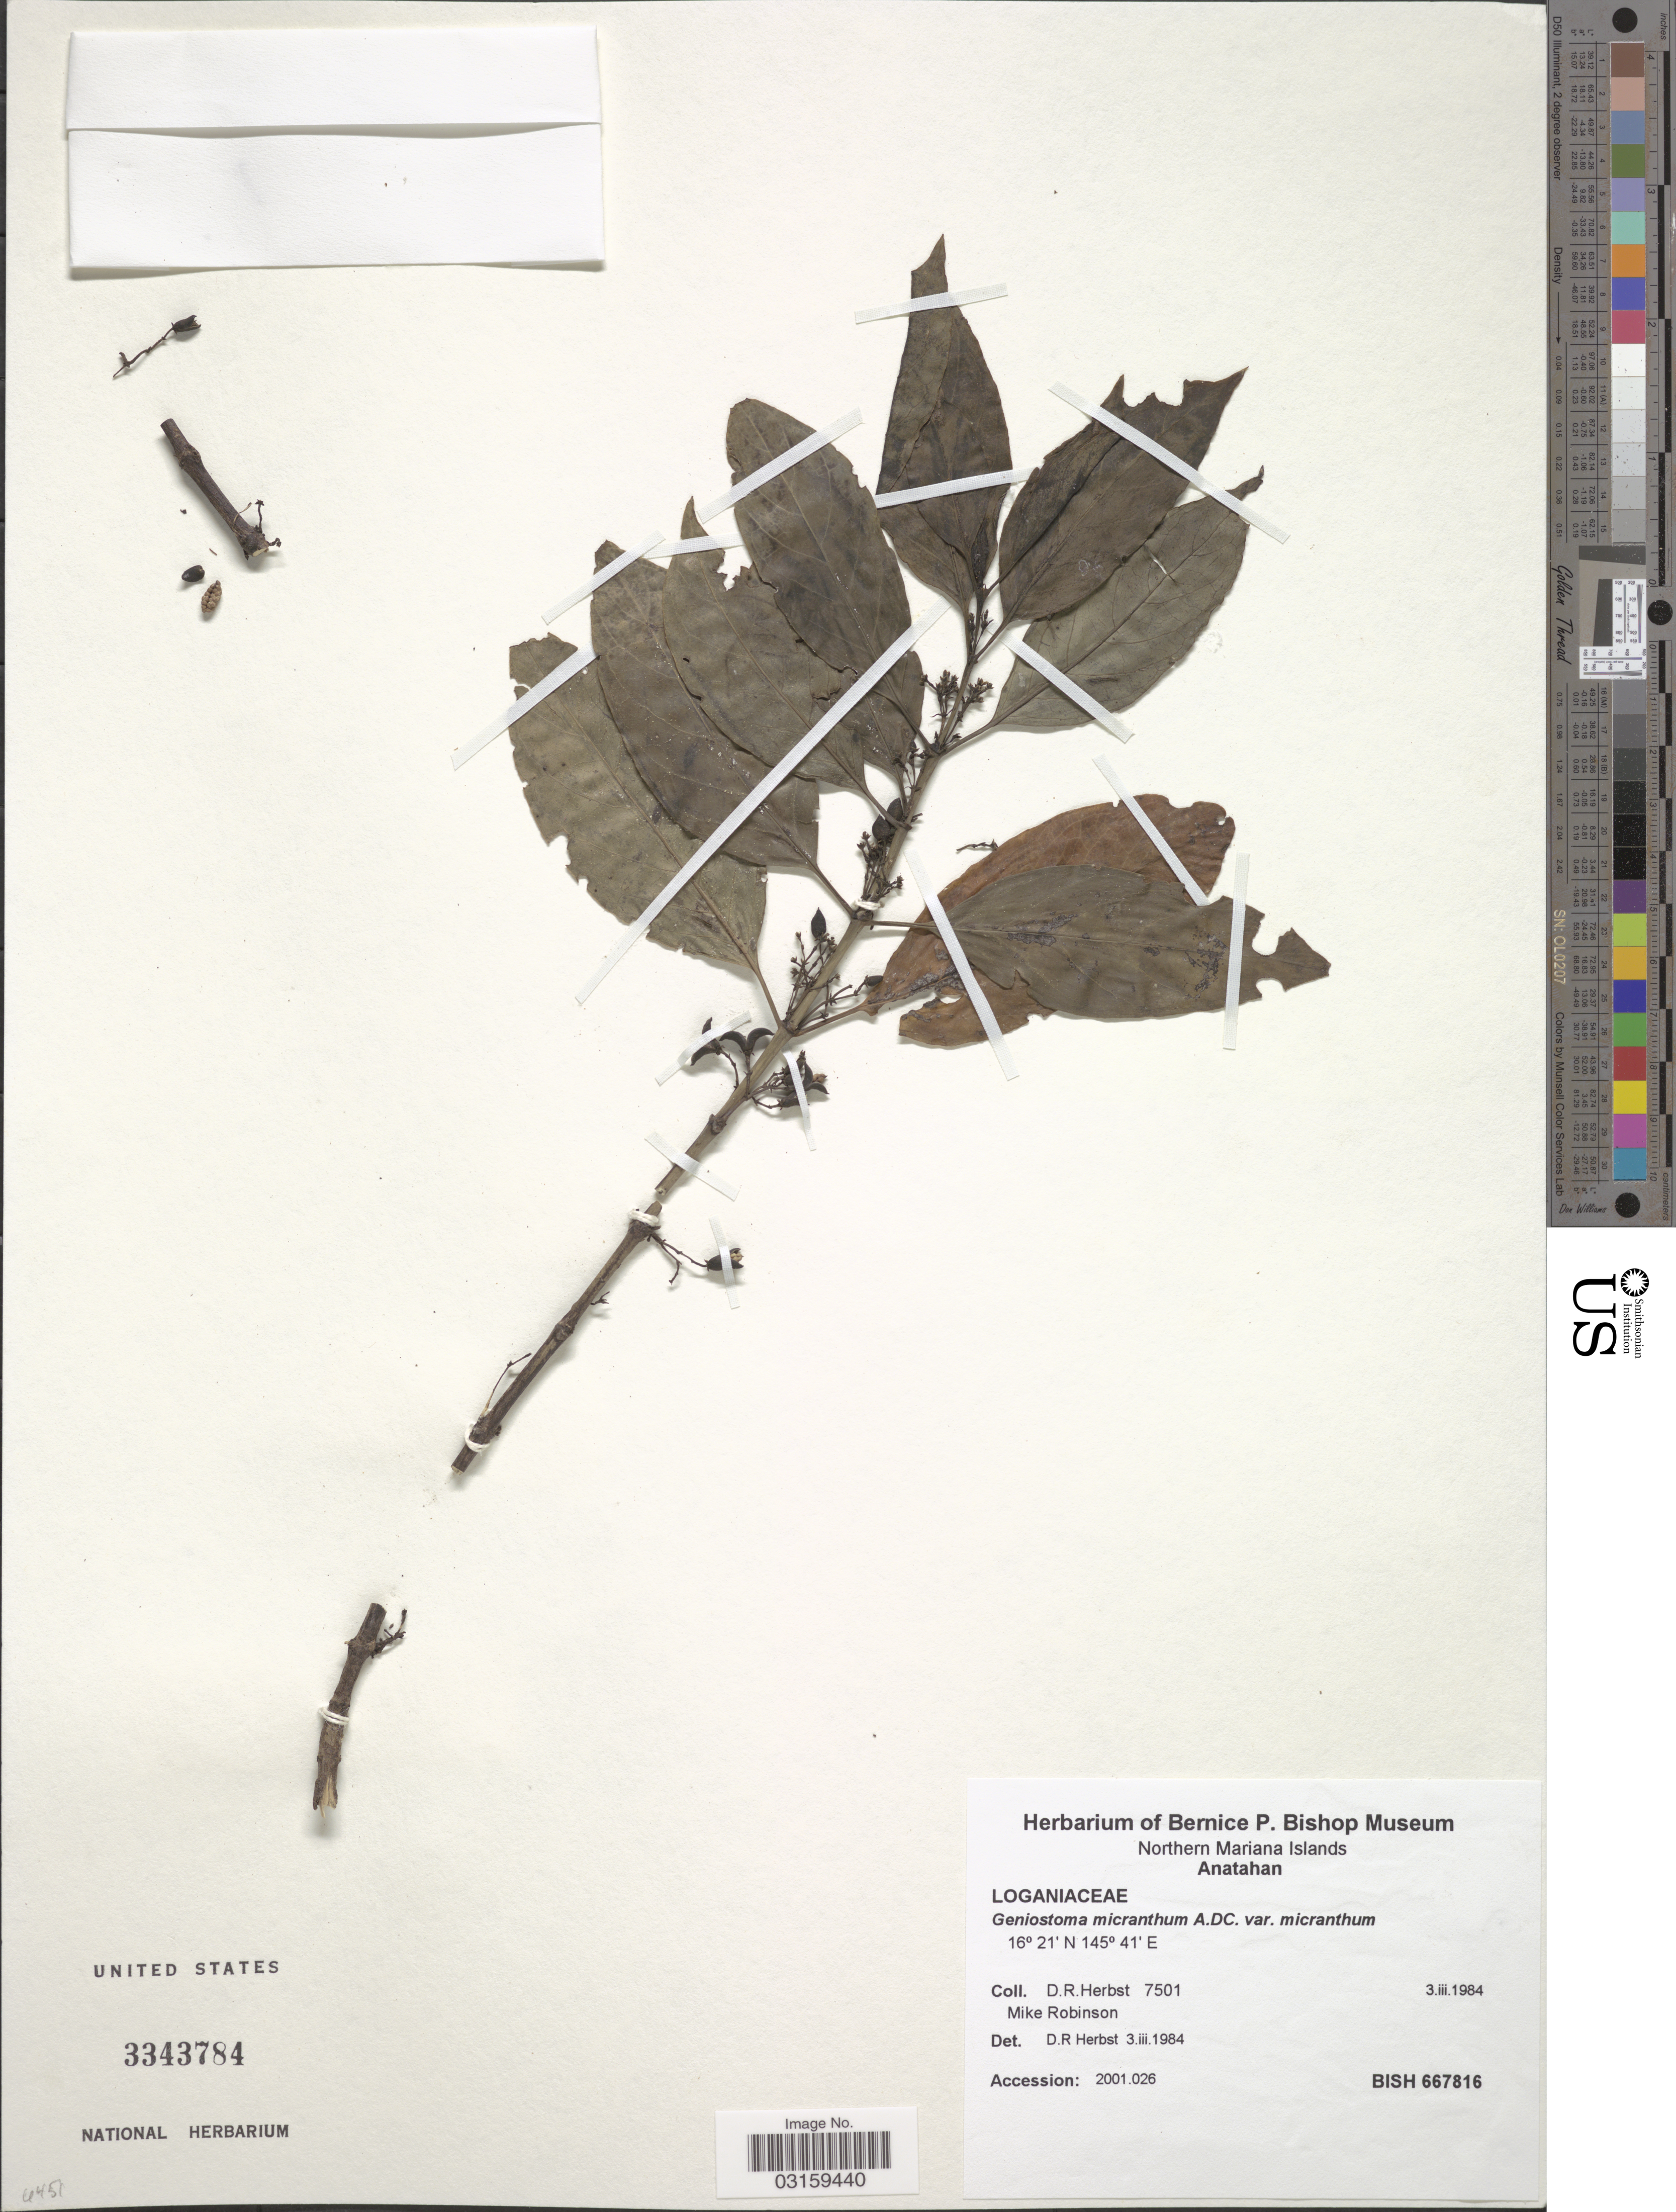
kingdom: Plantae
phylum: Tracheophyta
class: Magnoliopsida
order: Gentianales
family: Loganiaceae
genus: Geniostoma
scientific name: Geniostoma micranthum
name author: DC.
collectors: D. R. Herbst & M. Robinson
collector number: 7501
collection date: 1984-03-03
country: Northern Mariana Islands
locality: Anatahan.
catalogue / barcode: US 3343784